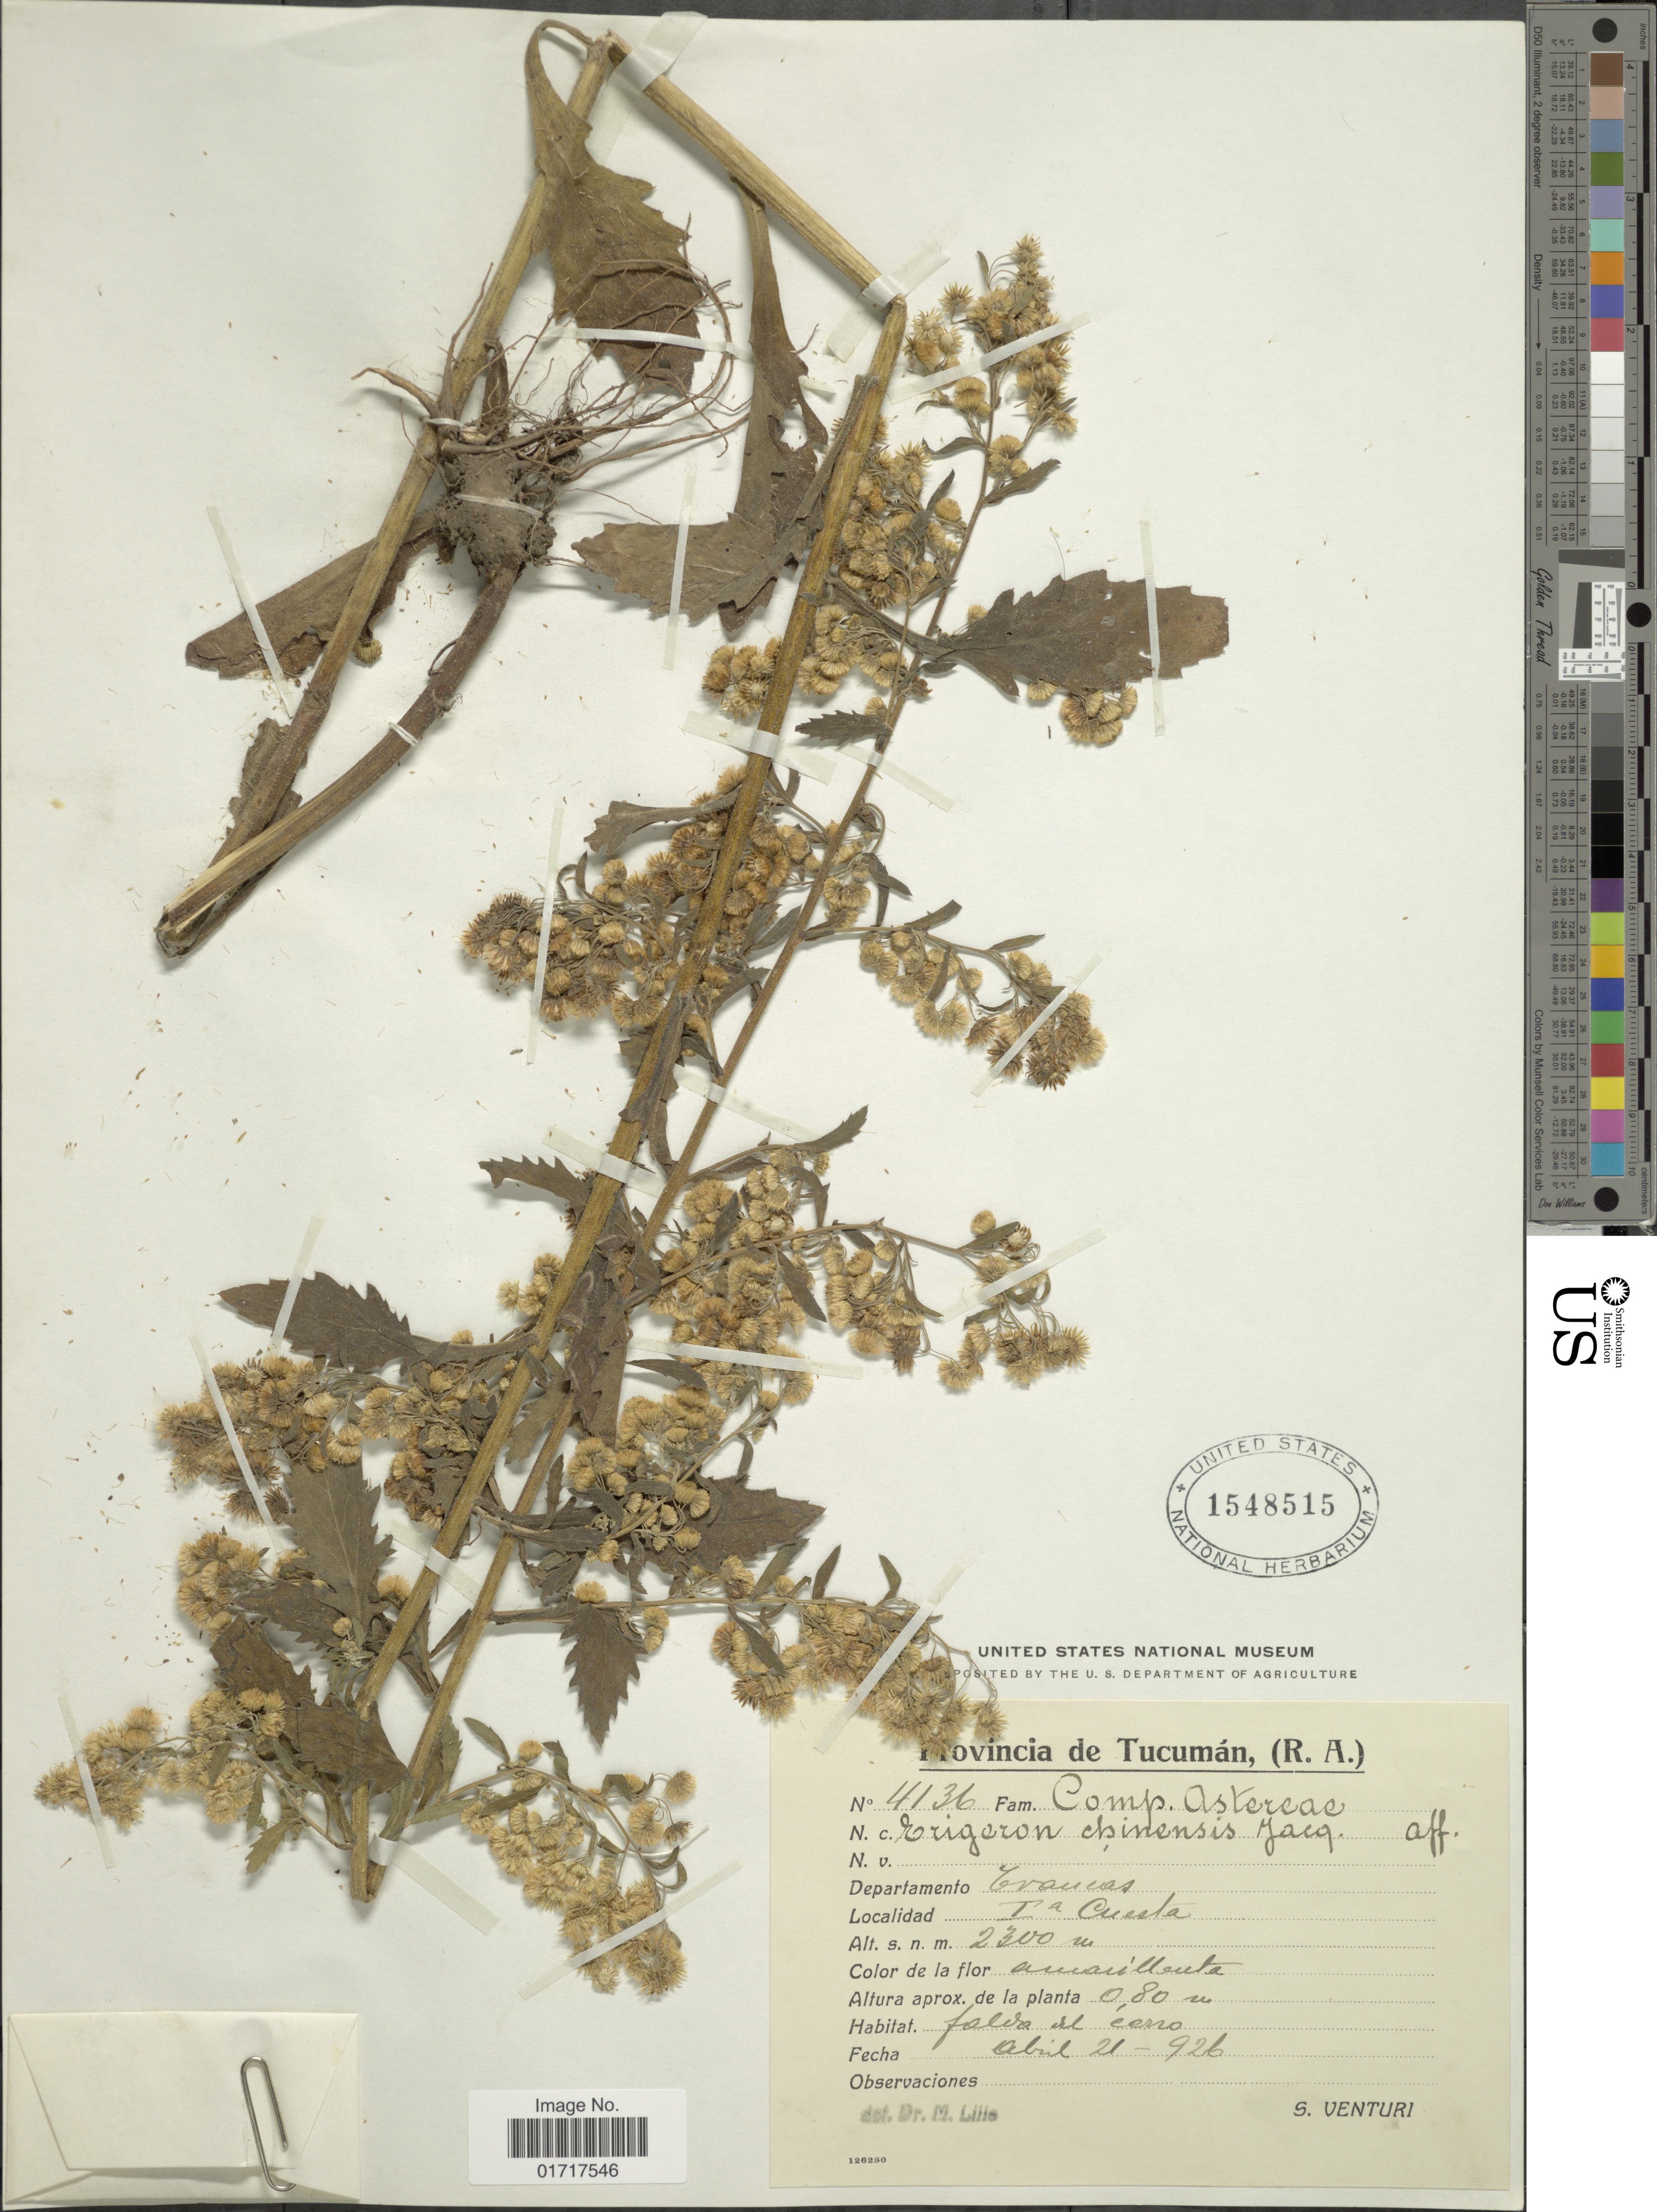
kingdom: Plantae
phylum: Tracheophyta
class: Magnoliopsida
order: Asterales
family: Asteraceae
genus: Conyza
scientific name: Conyza tunariensis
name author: (Kuntze) Zardini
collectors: S. Venturi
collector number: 4136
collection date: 1926-04-21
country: Argentina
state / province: Tucuman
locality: Provincia de Tucuman (R. A.)., Departamento Trancas, 1a Cuesta,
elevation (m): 2300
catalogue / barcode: US 1548515